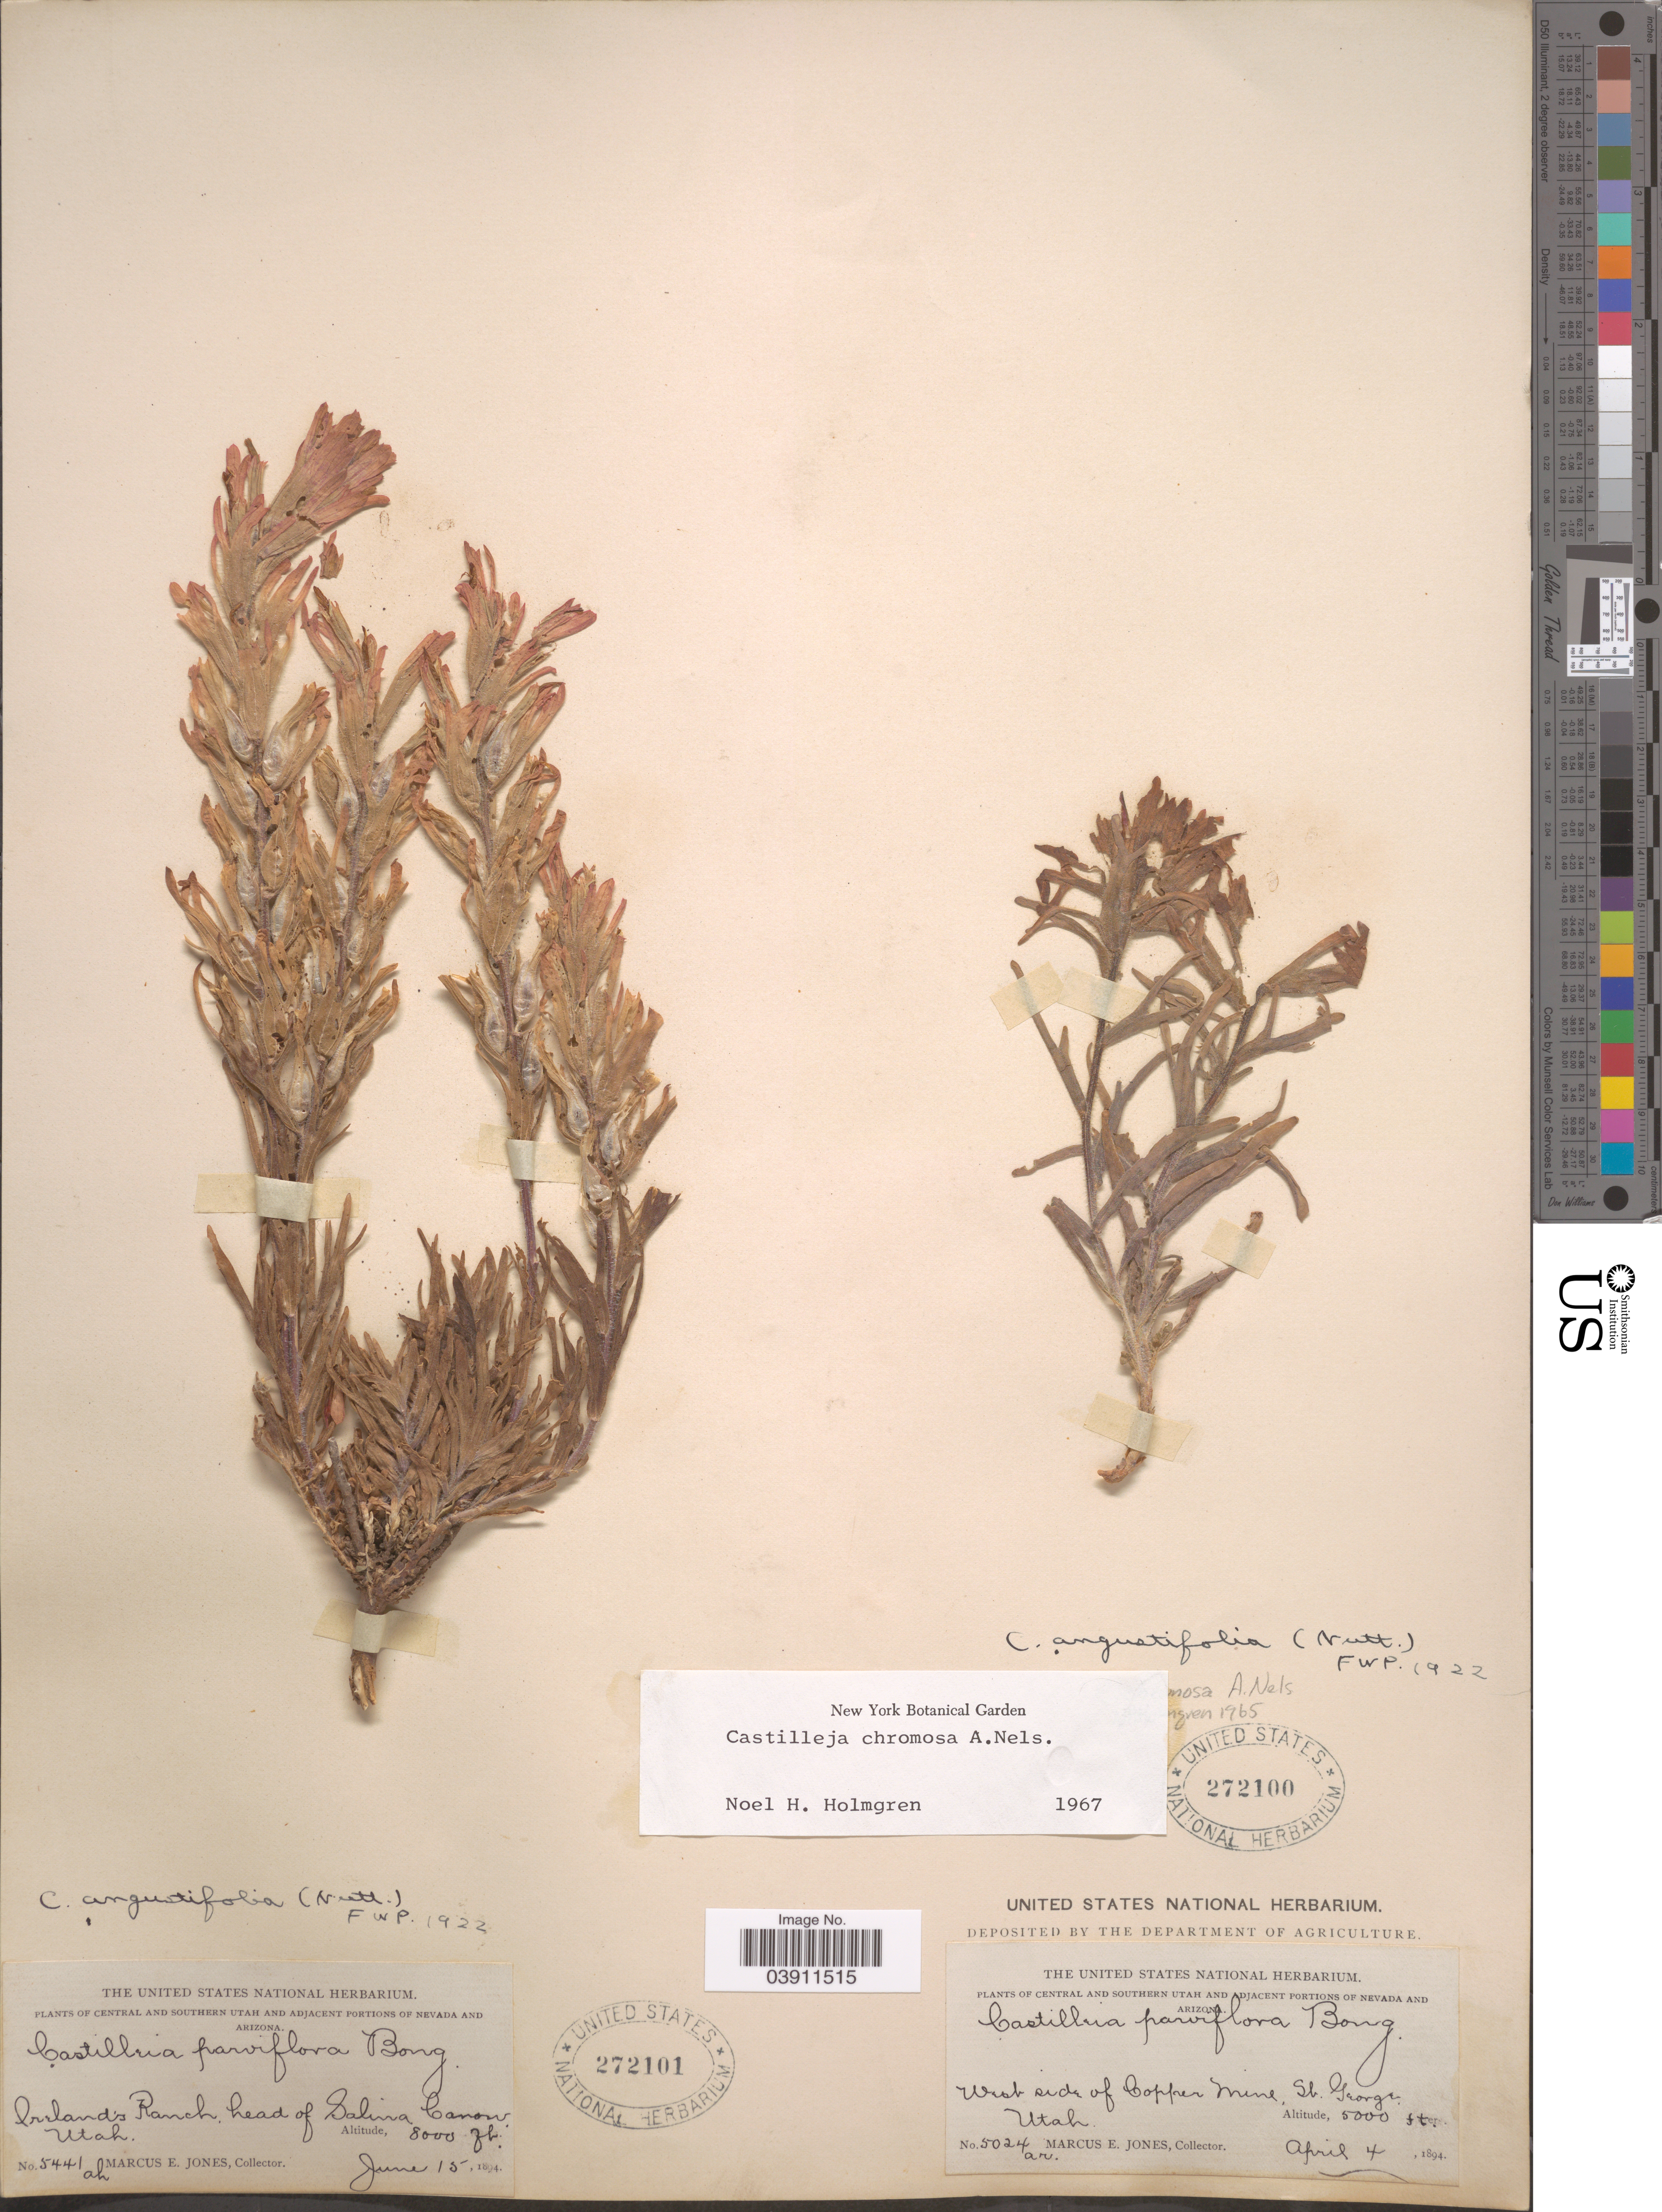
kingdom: Plantae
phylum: Tracheophyta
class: Magnoliopsida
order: Lamiales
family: Orobanchaceae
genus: Castilleja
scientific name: Castilleja chromosa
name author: A. Nelson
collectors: M. E. Jones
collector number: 5024ar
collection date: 1894-04-04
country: United States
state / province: Utah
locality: Central and Southern Utah. West side of Copper Mine, St. George.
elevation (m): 1524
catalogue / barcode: US 272100